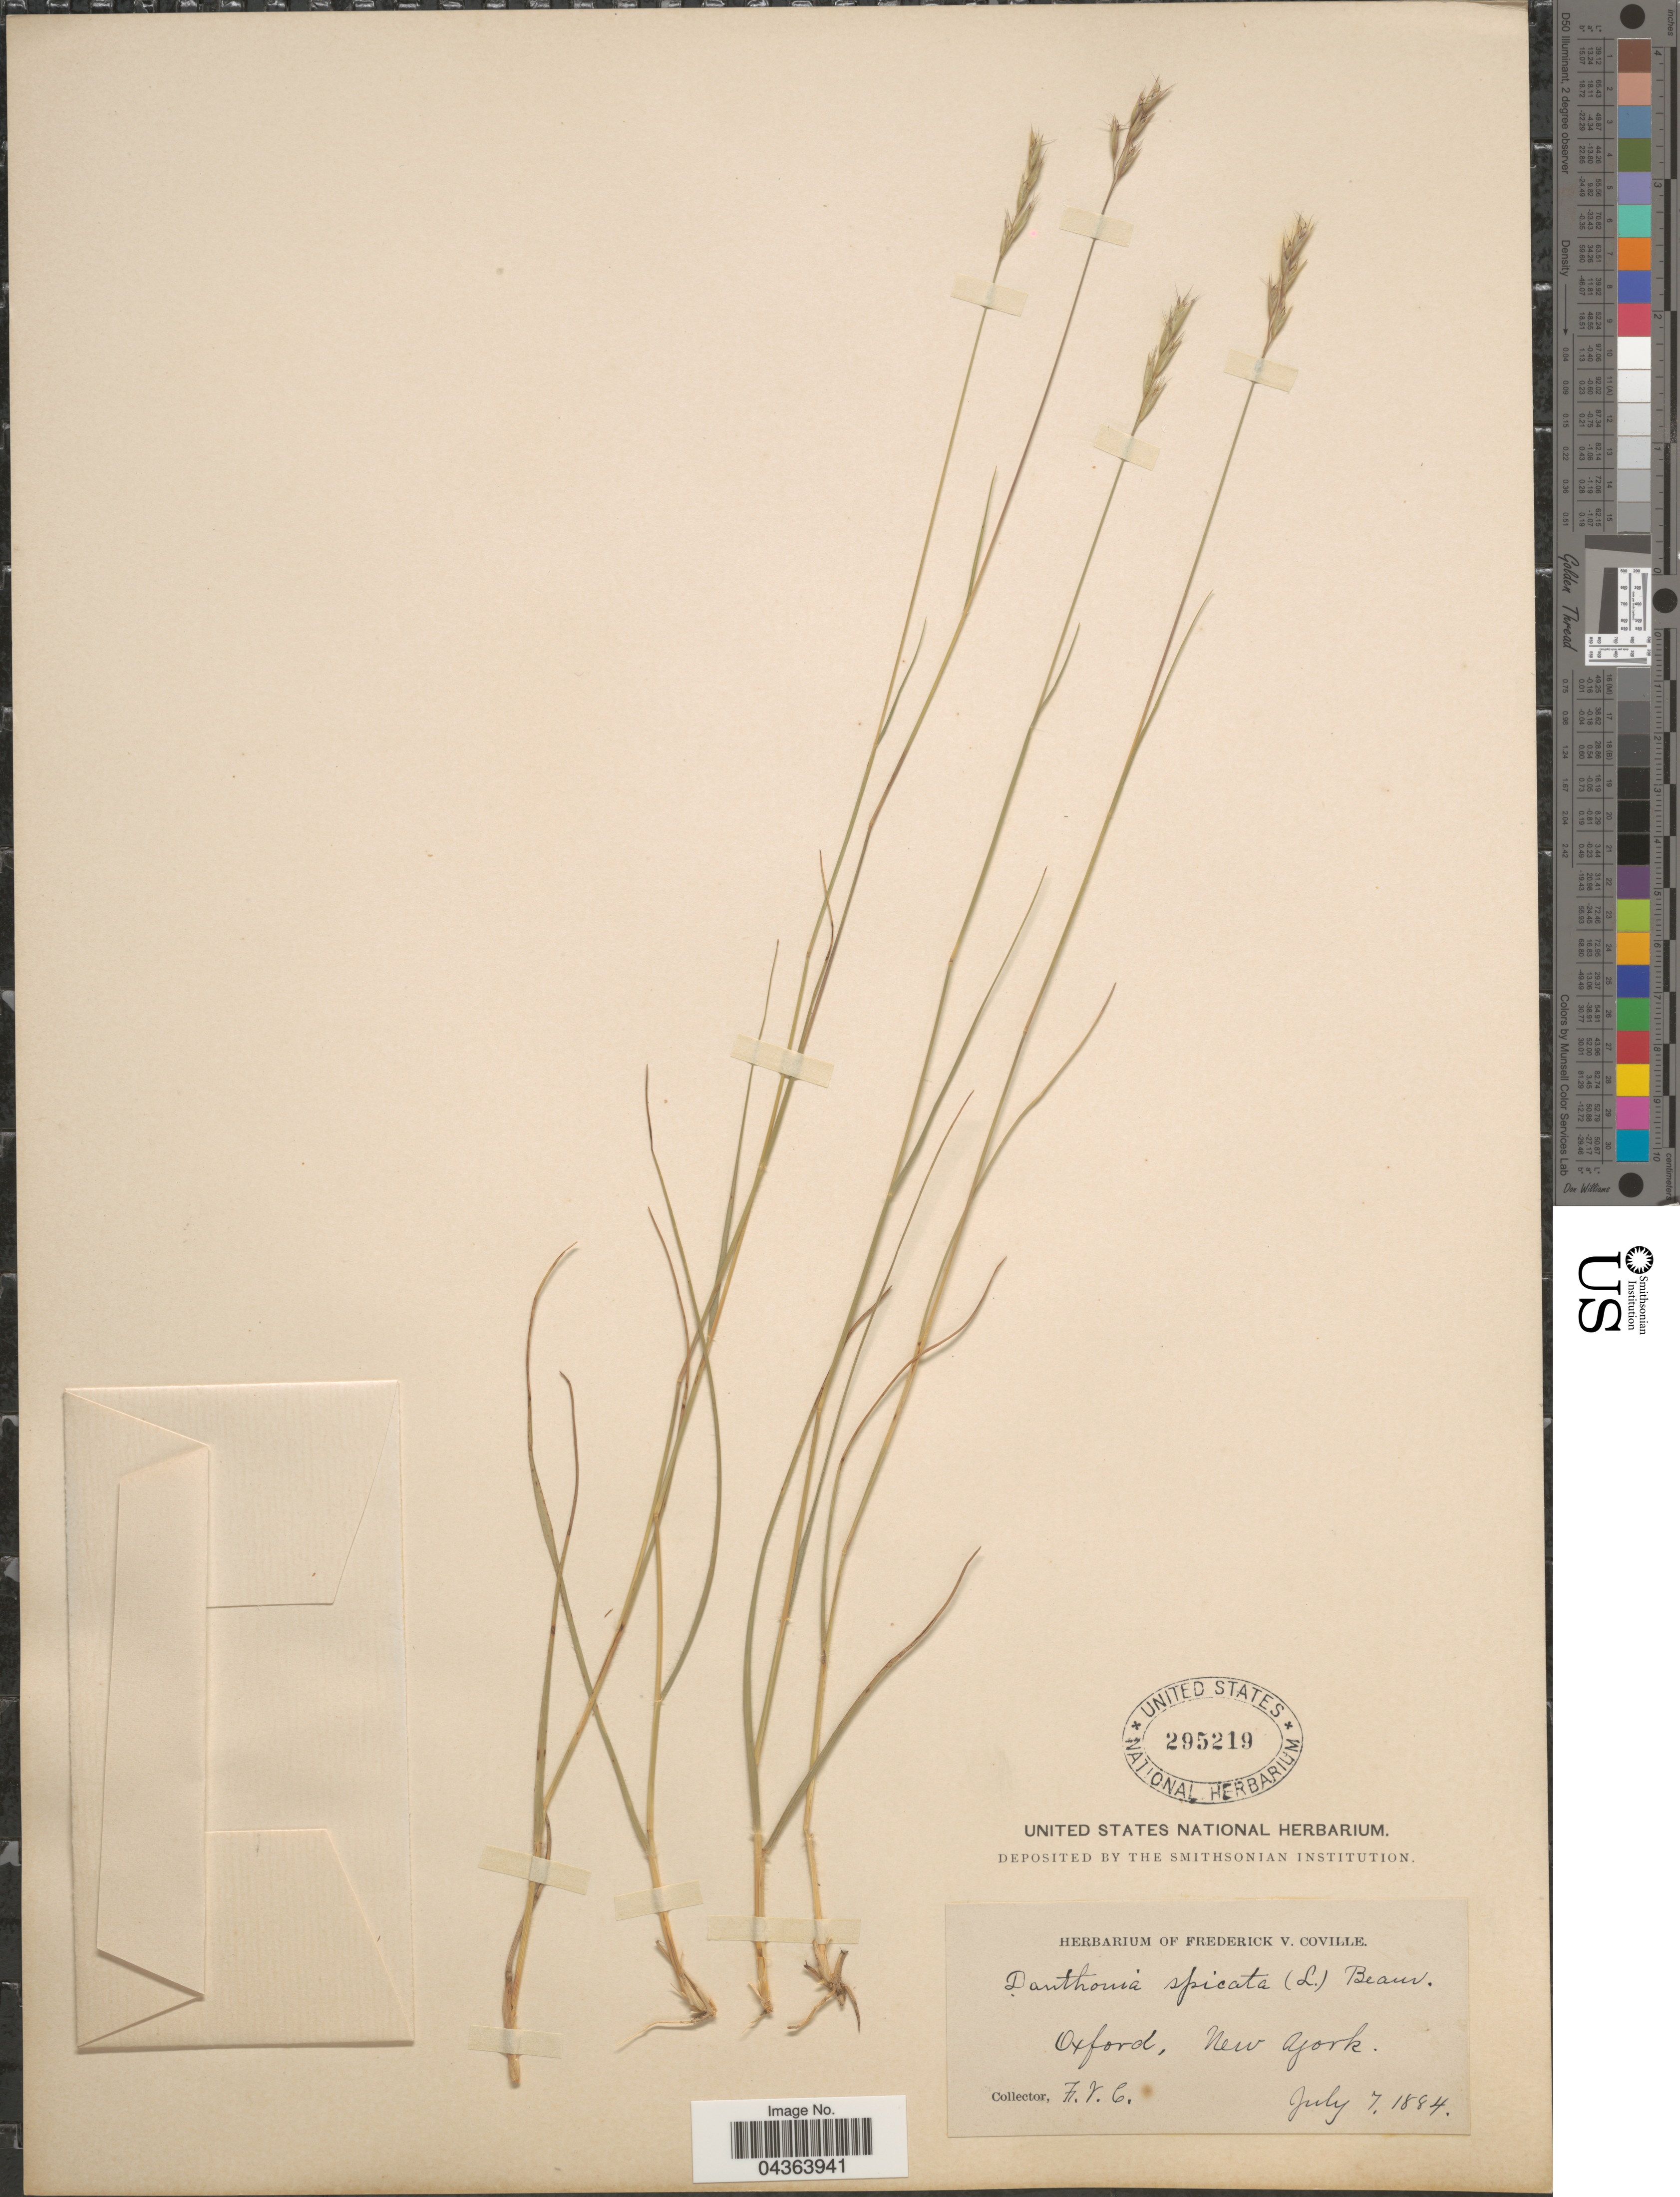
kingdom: Plantae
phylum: Tracheophyta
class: Liliopsida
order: Poales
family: Poaceae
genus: Danthonia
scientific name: Danthonia spicata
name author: (L.) P. Beauv. ex Roem. & Schult.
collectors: F. V. Coville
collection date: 1884-07-07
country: United States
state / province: New York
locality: Oxford.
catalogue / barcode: US 295219